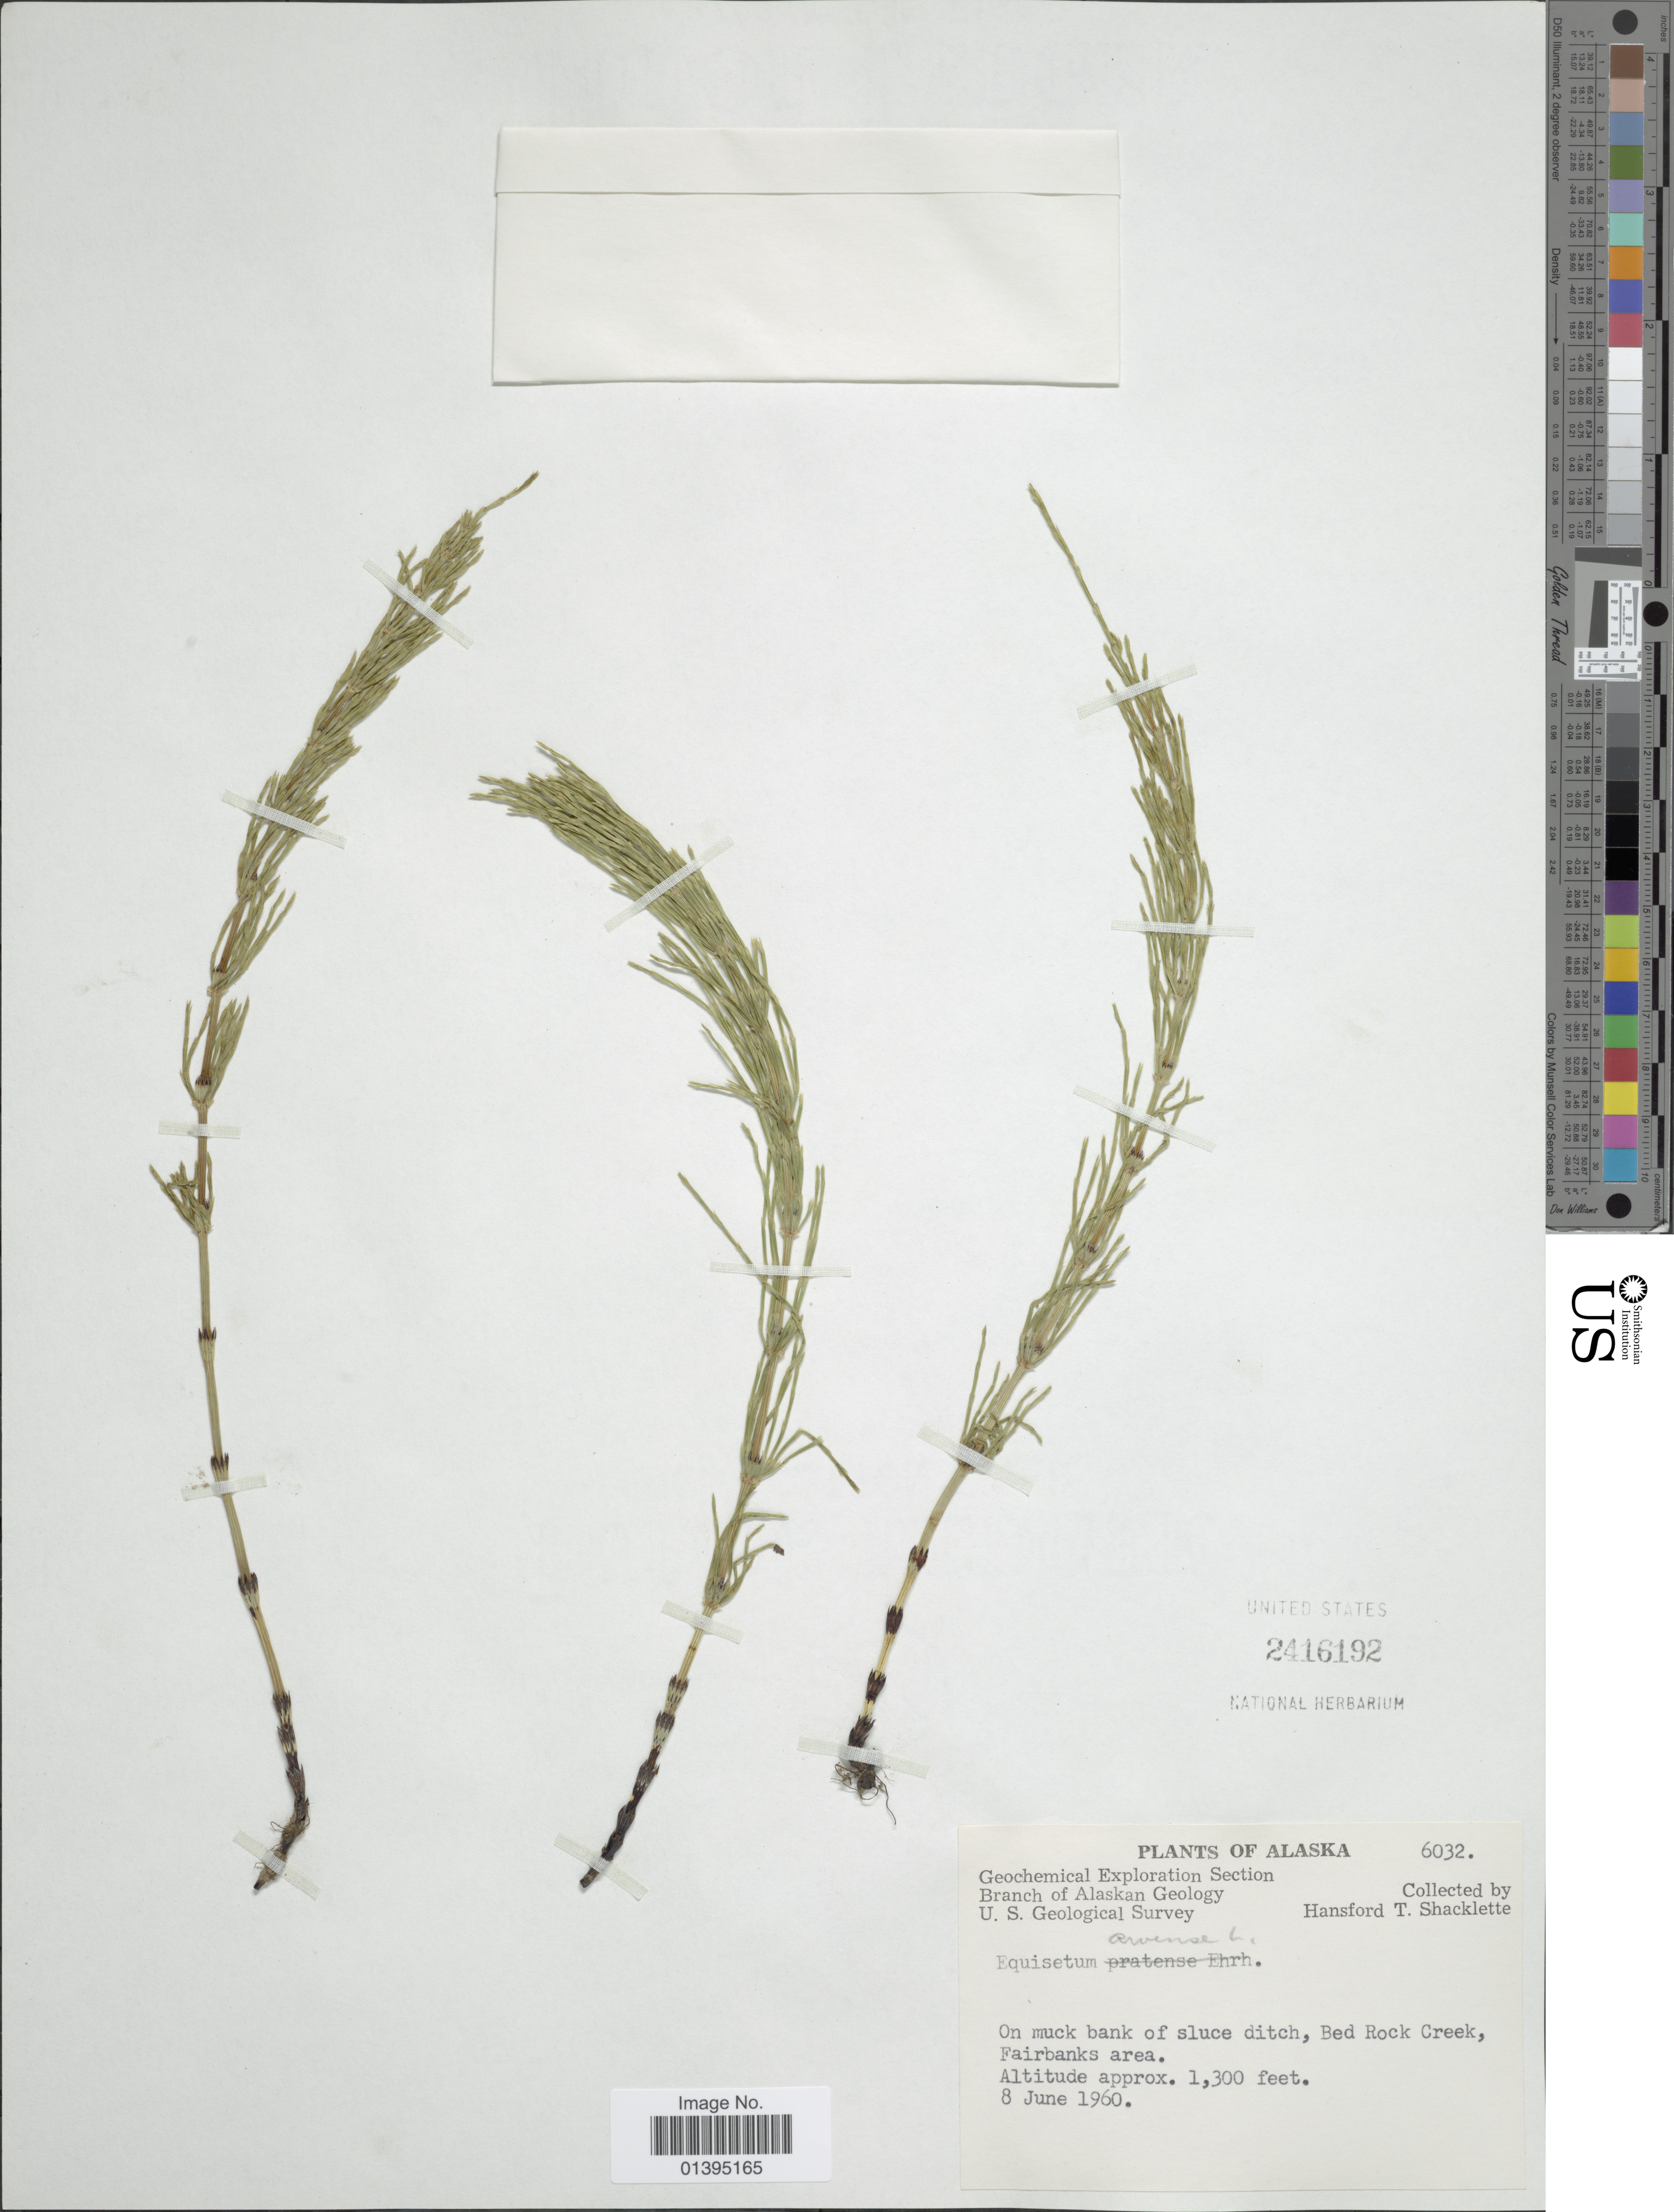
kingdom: Plantae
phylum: Tracheophyta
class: Polypodiopsida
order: Equisetales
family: Equisetaceae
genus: Equisetum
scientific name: Equisetum arvense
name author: L.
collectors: H. Shacklette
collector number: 6032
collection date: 1960-06-08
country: United States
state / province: Alaska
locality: Bed Rock Creek, Fairbanks area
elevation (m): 396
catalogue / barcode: US 2416192